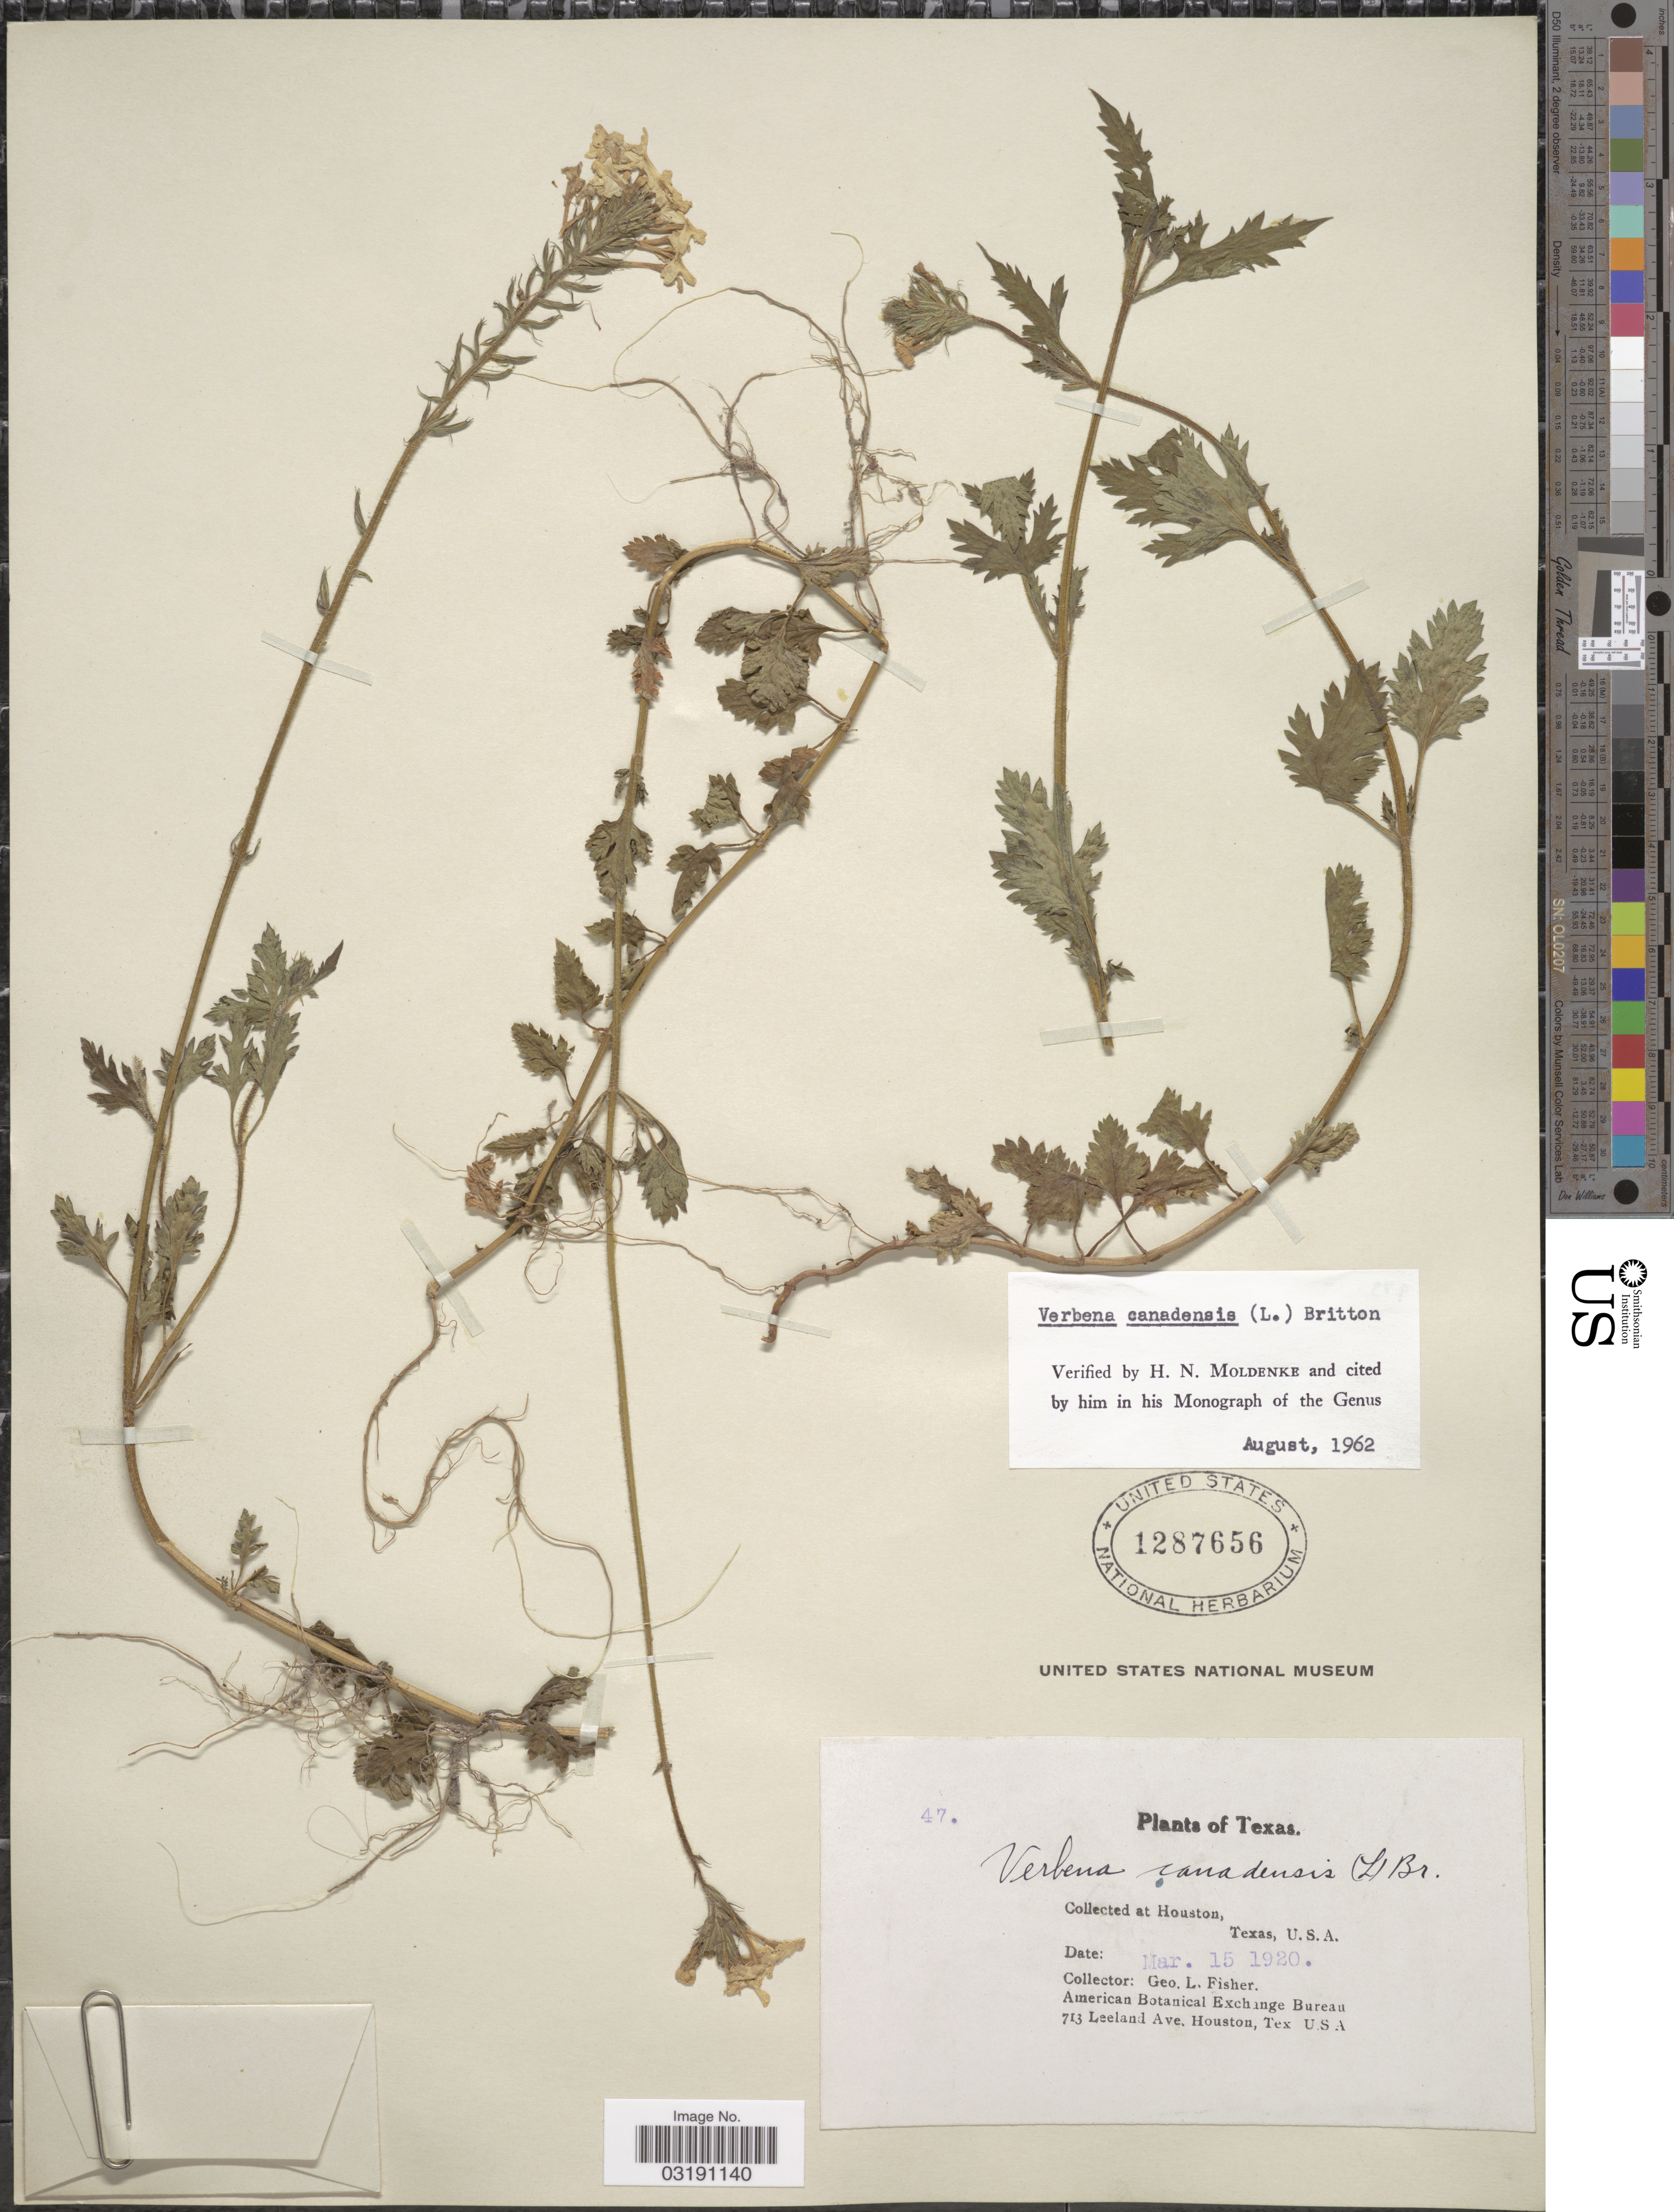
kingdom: Plantae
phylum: Tracheophyta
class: Magnoliopsida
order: Lamiales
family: Verbenaceae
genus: Verbena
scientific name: Verbena canadensis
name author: (L.) Britton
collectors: G. L. Fisher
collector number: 47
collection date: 1920-03-15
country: United States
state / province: Texas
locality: Houston.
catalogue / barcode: US 1287656